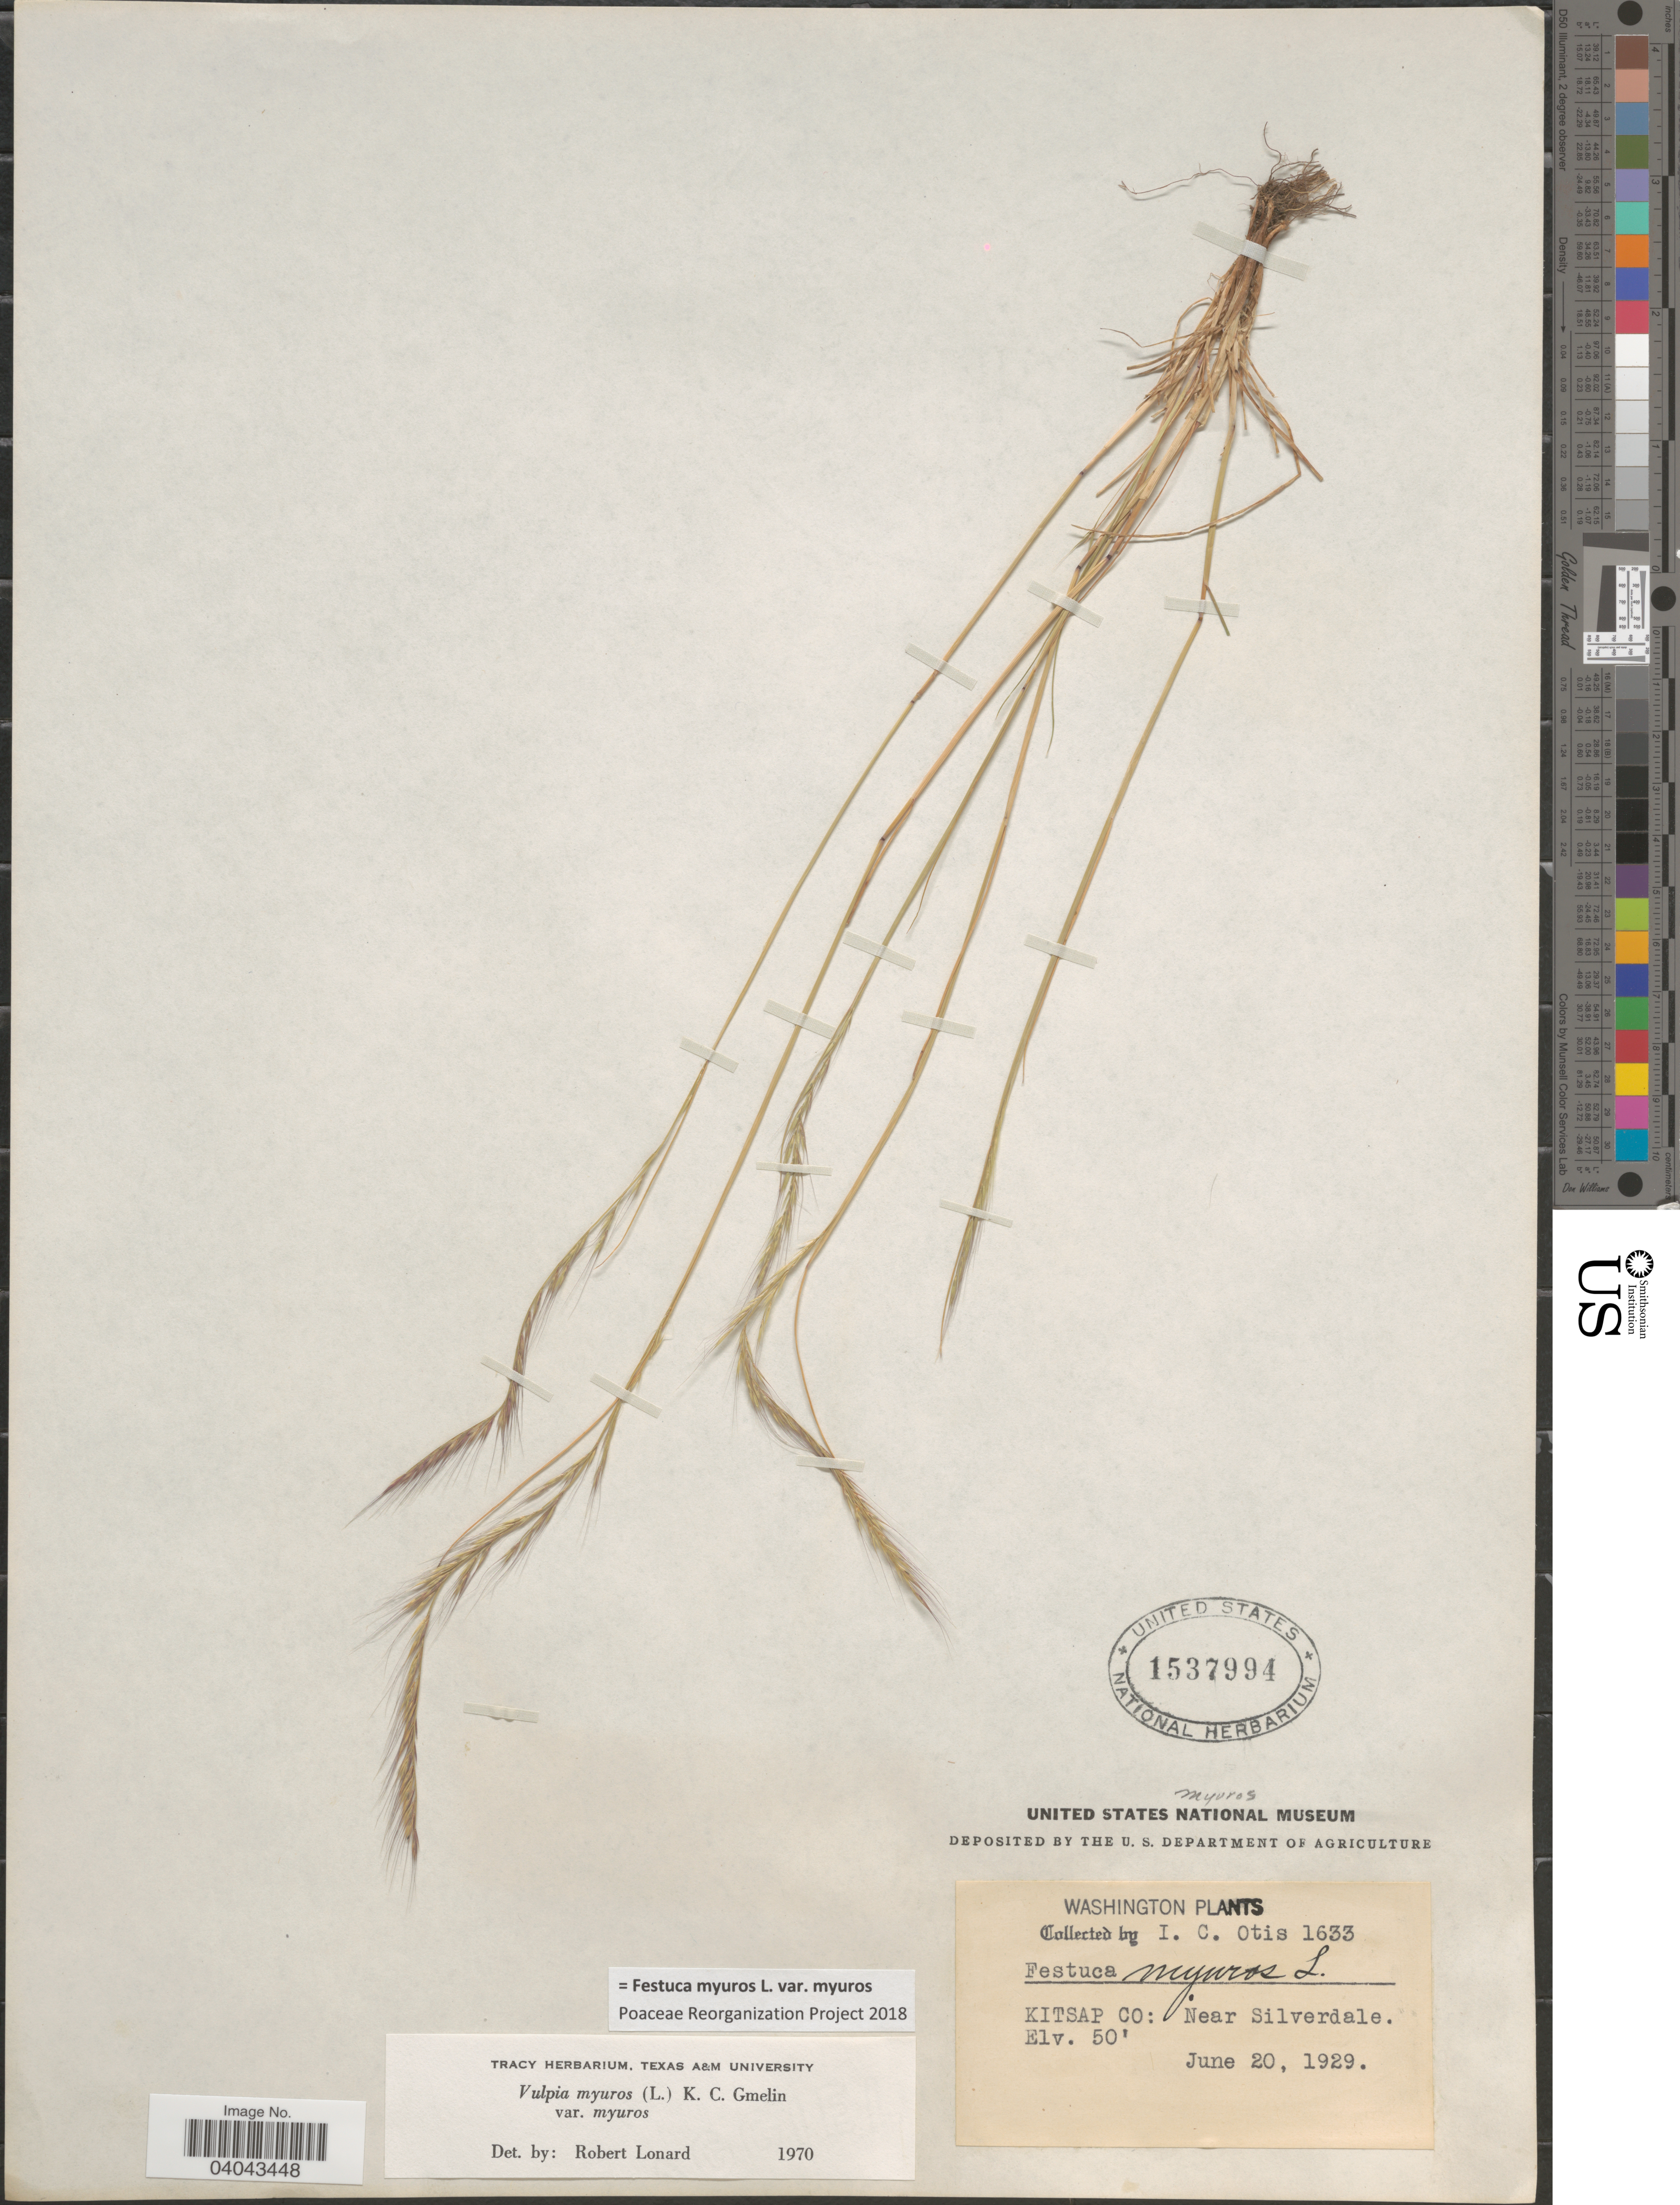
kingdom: Plantae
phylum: Tracheophyta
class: Liliopsida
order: Poales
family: Poaceae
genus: Festuca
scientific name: Festuca myuros var. myuros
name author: L.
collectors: I. C. Otis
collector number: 1633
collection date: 1929-06-20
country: United States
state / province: Washington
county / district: Kitsap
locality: Kitsap Co: Near Silverdale.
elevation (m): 15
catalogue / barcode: US 1537994